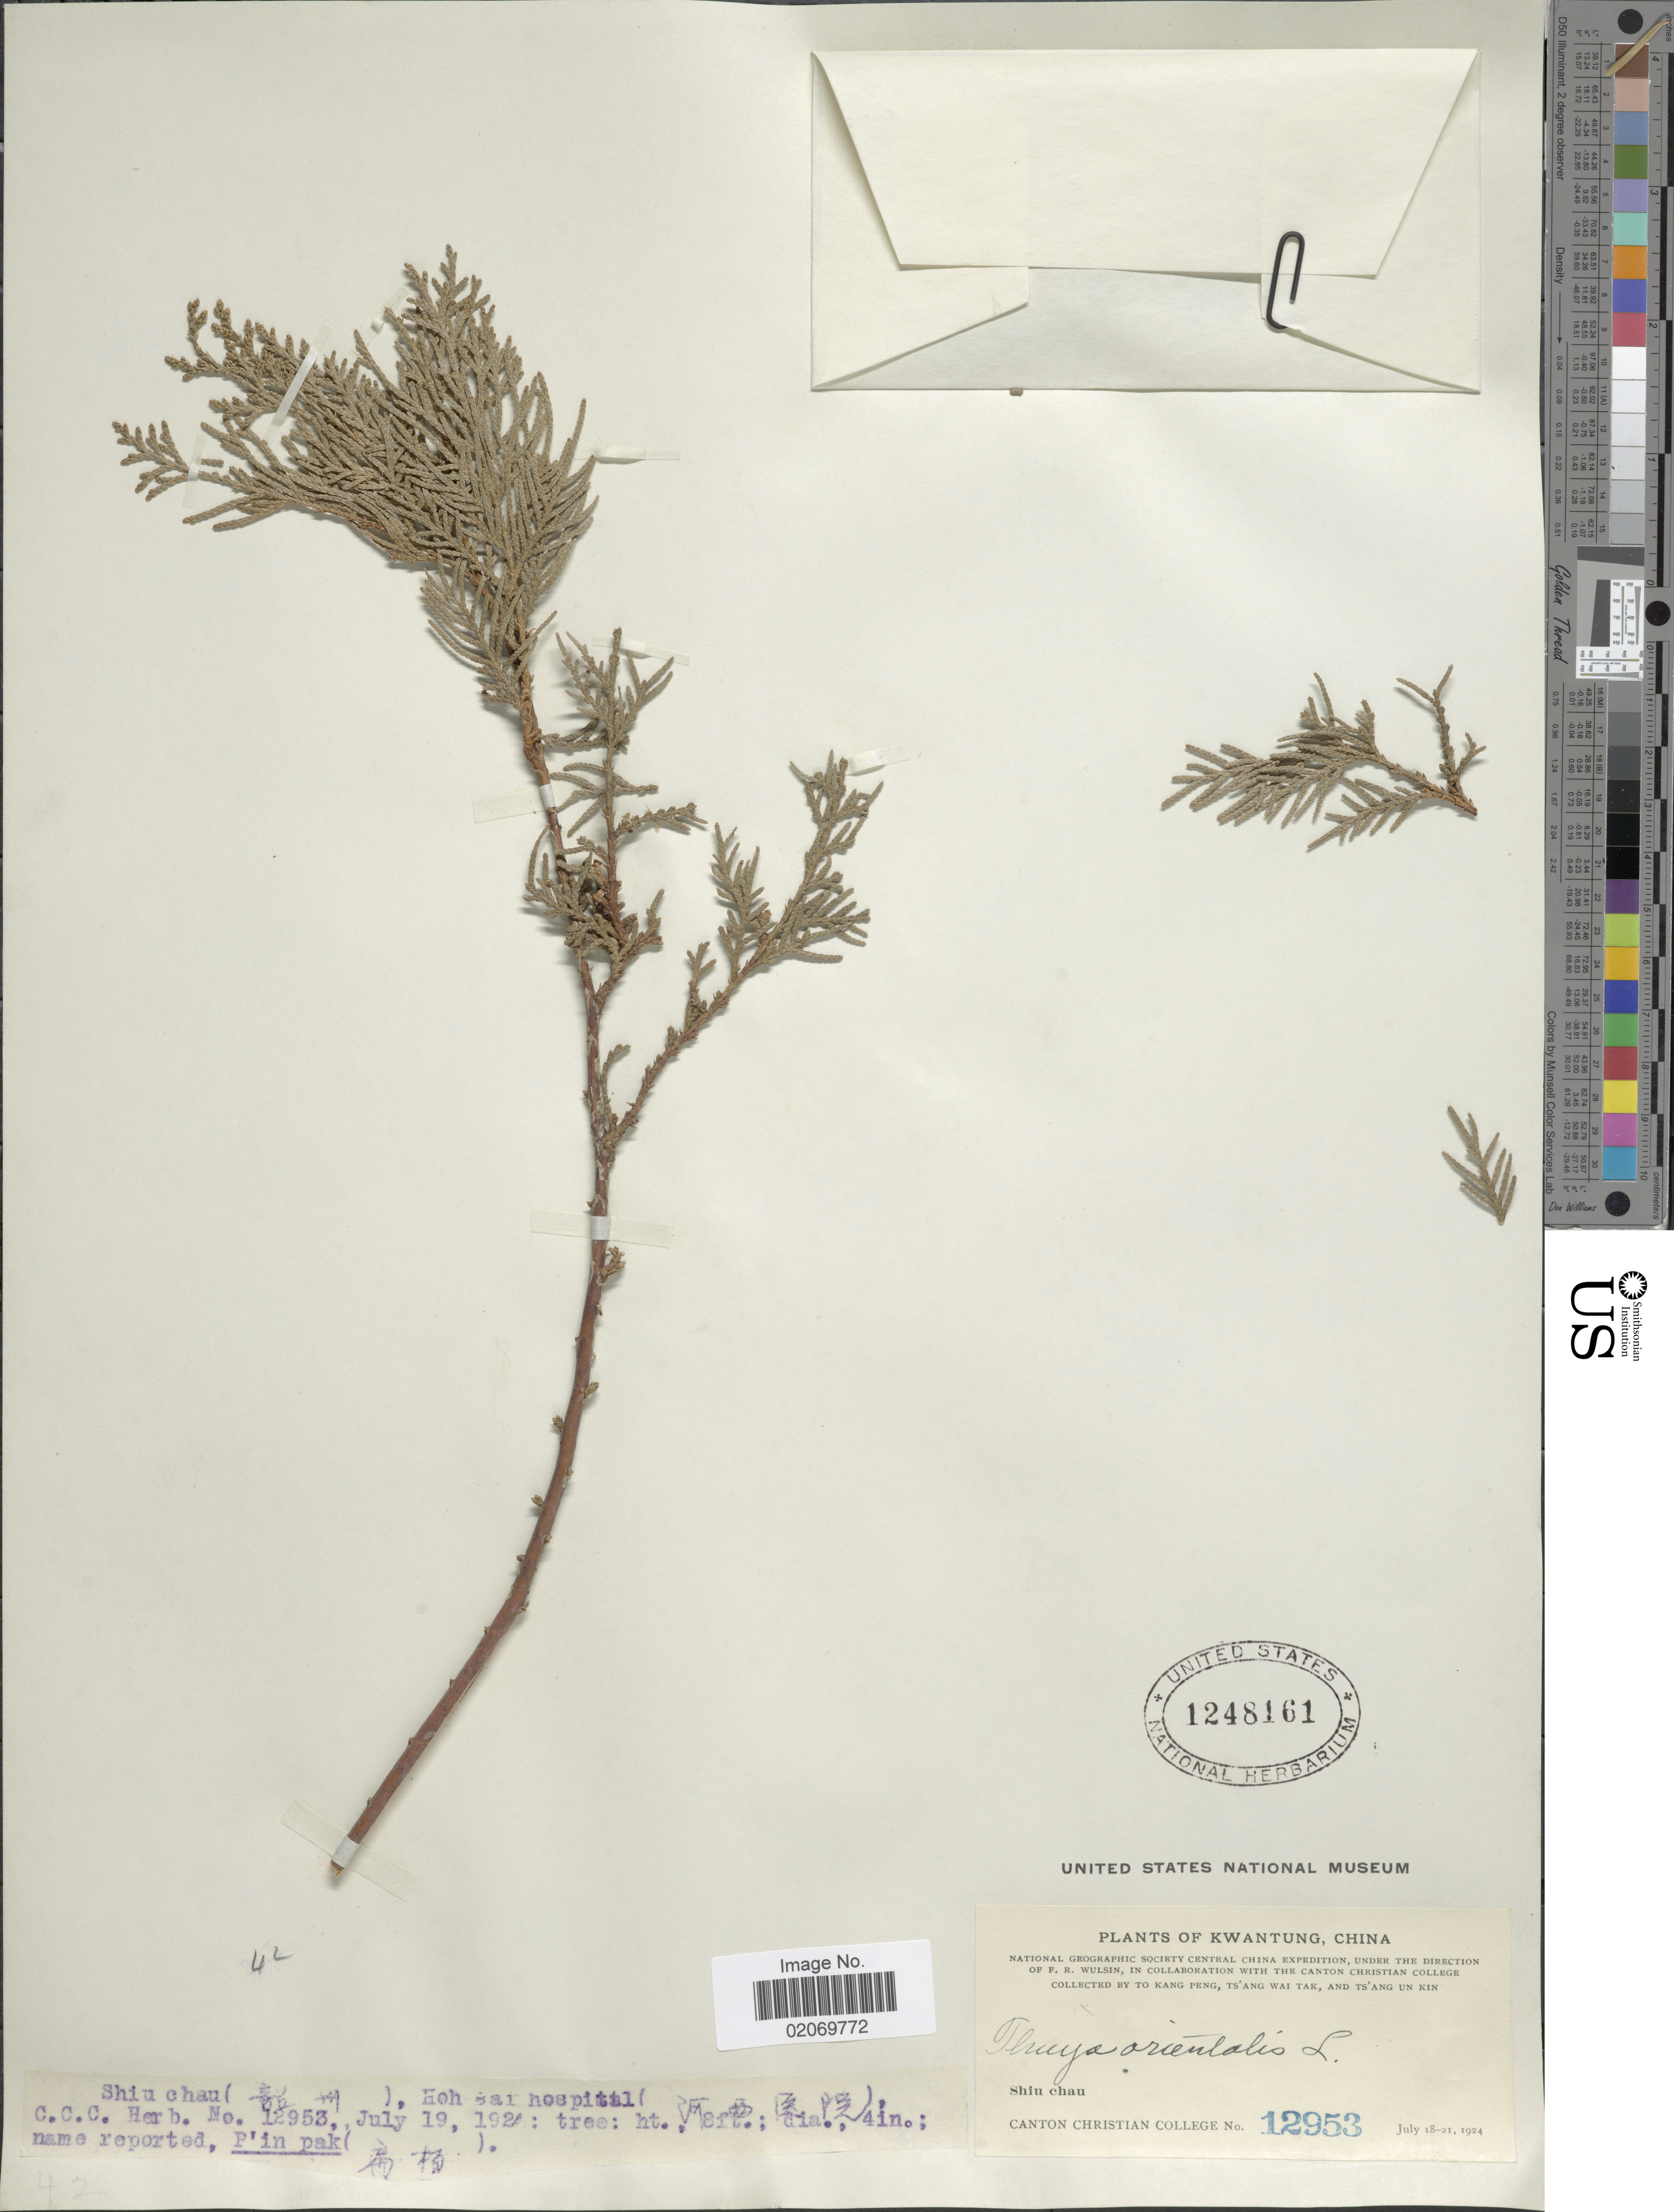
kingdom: Plantae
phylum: Tracheophyta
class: Pinopsida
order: Pinales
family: Cupressaceae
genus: Thuja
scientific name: Thuja orientalis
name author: L.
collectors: Canton Christian College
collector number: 12953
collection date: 1924-07-18/1924-07-21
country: China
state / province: Guangdong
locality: Kwangtung, Shiu chau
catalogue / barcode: US 1248161